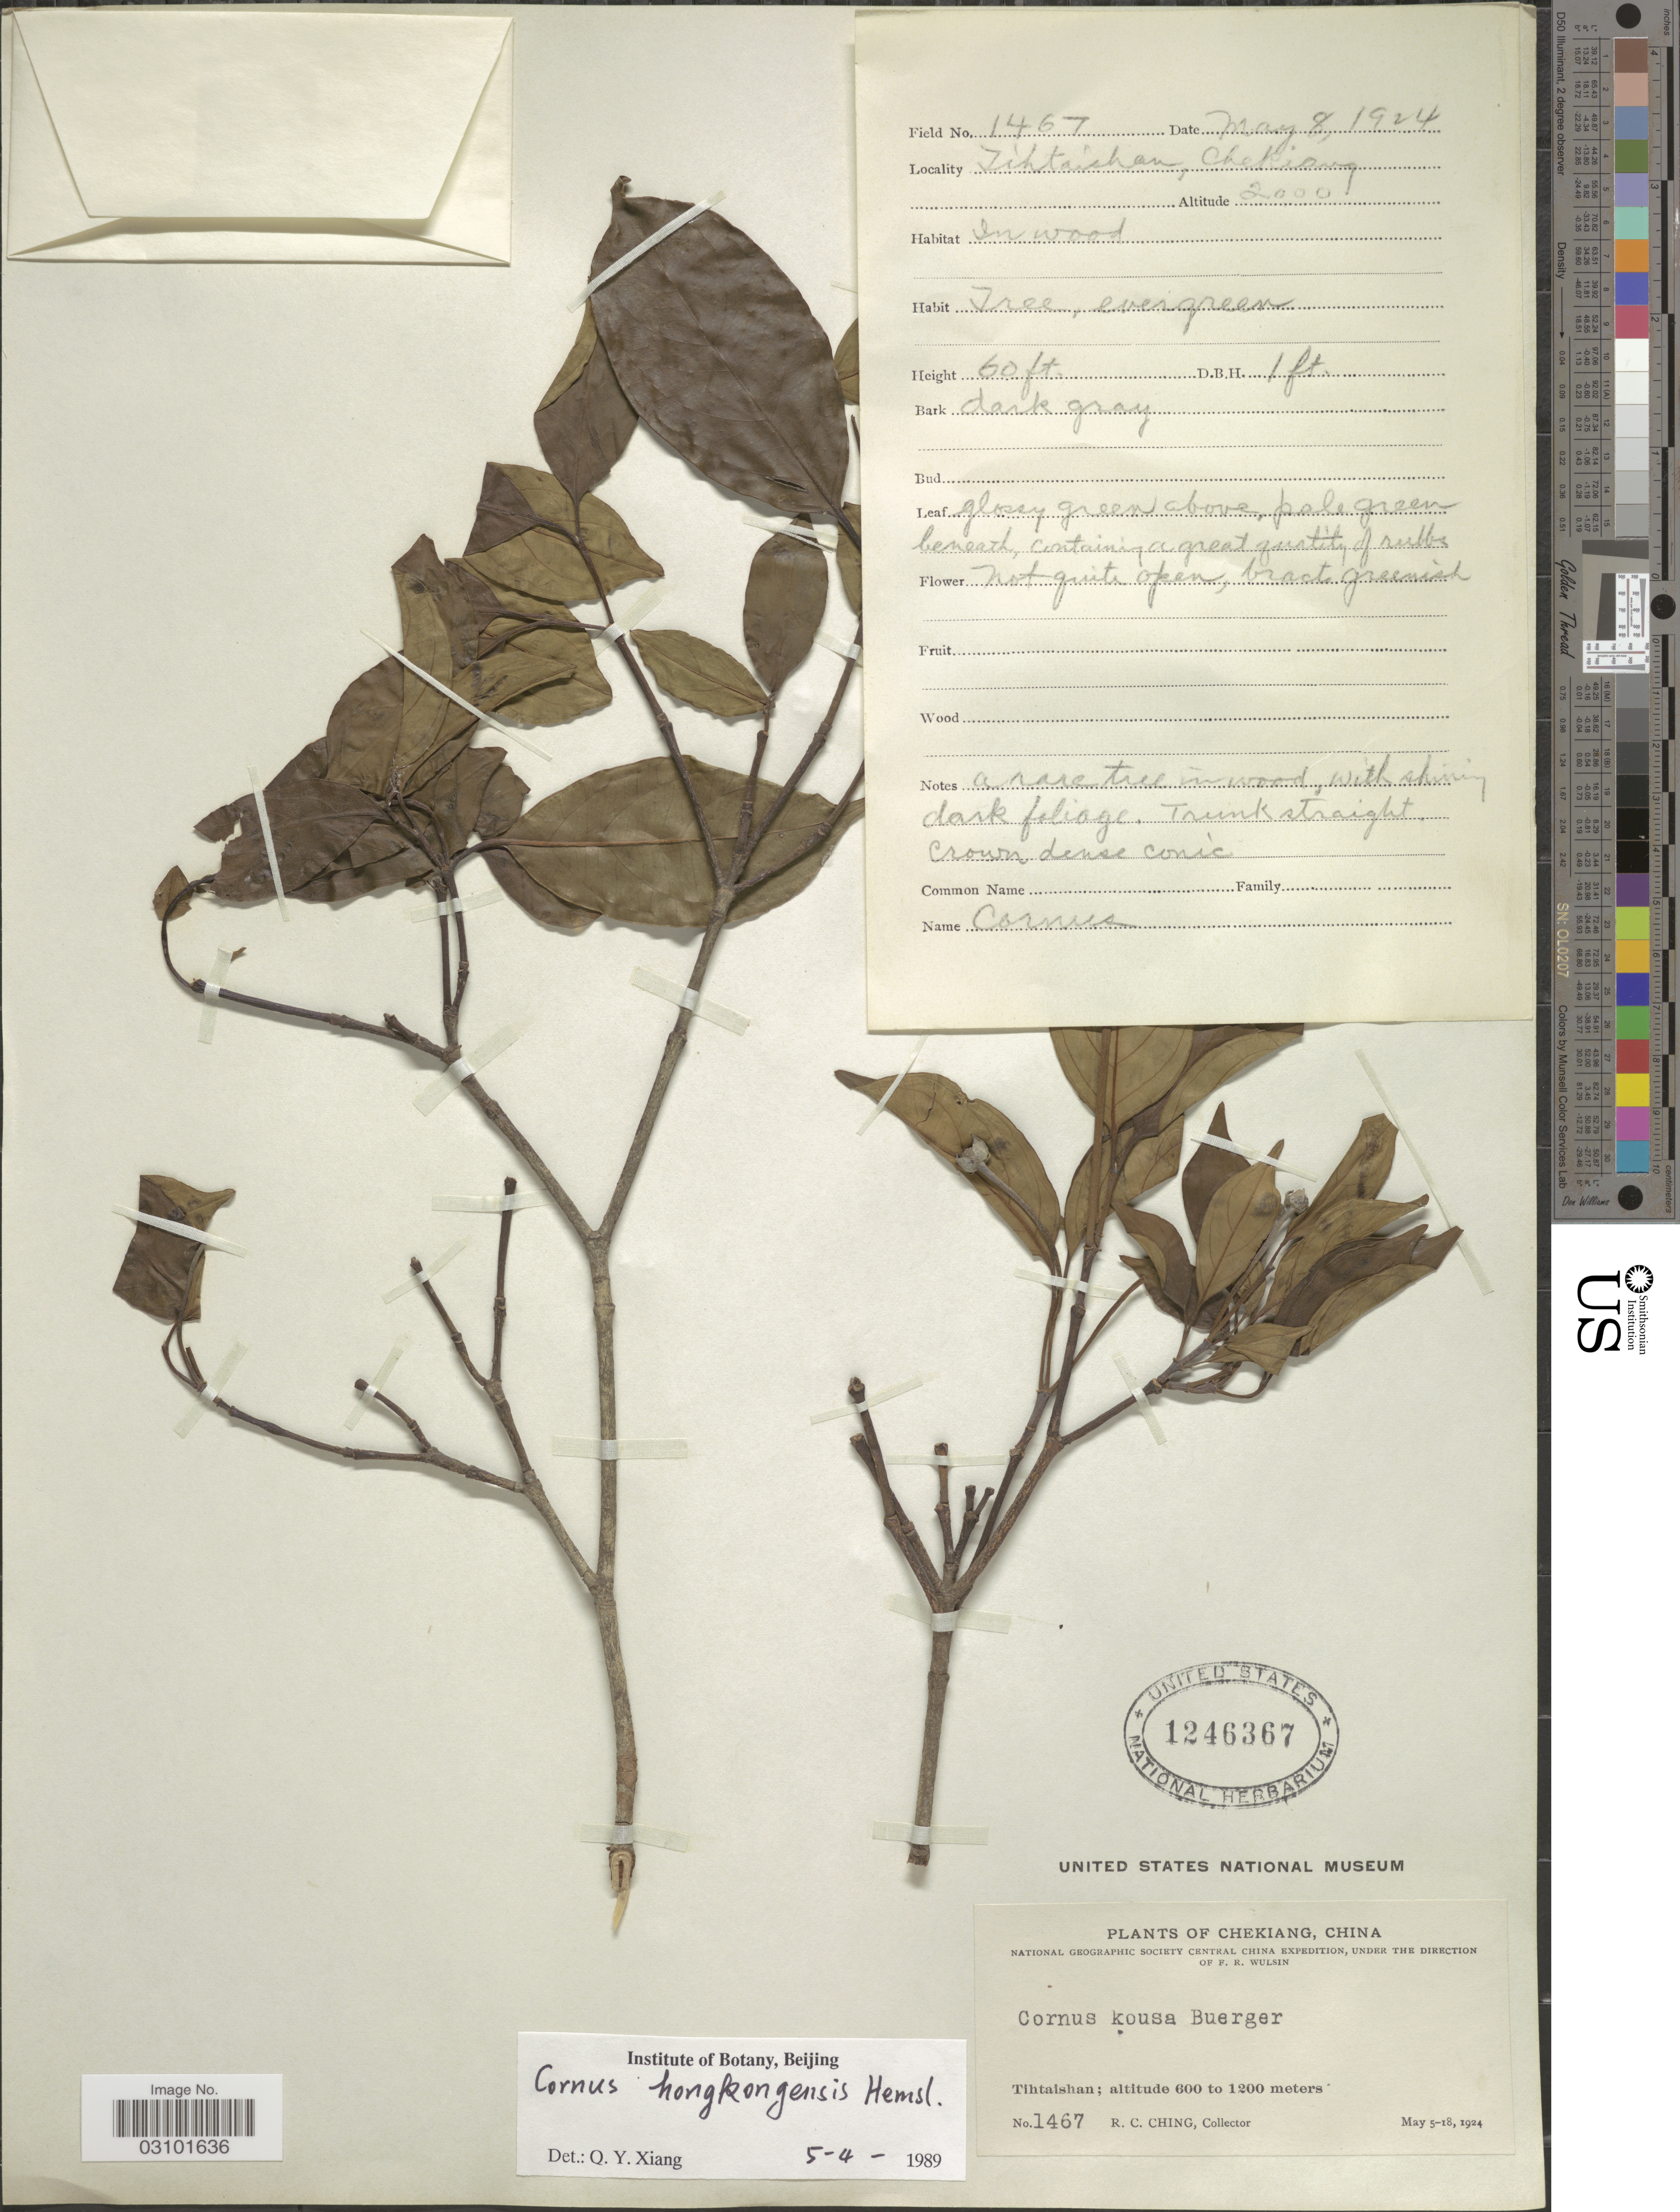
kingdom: Plantae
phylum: Tracheophyta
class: Magnoliopsida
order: Cornales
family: Cornaceae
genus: Cornus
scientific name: Cornus hongkongensis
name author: Hemsl.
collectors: R. C. Ching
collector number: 1467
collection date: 1924-05-08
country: China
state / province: Zhejiang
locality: Chekiang. Tihtaishan.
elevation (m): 600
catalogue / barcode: US 1246367